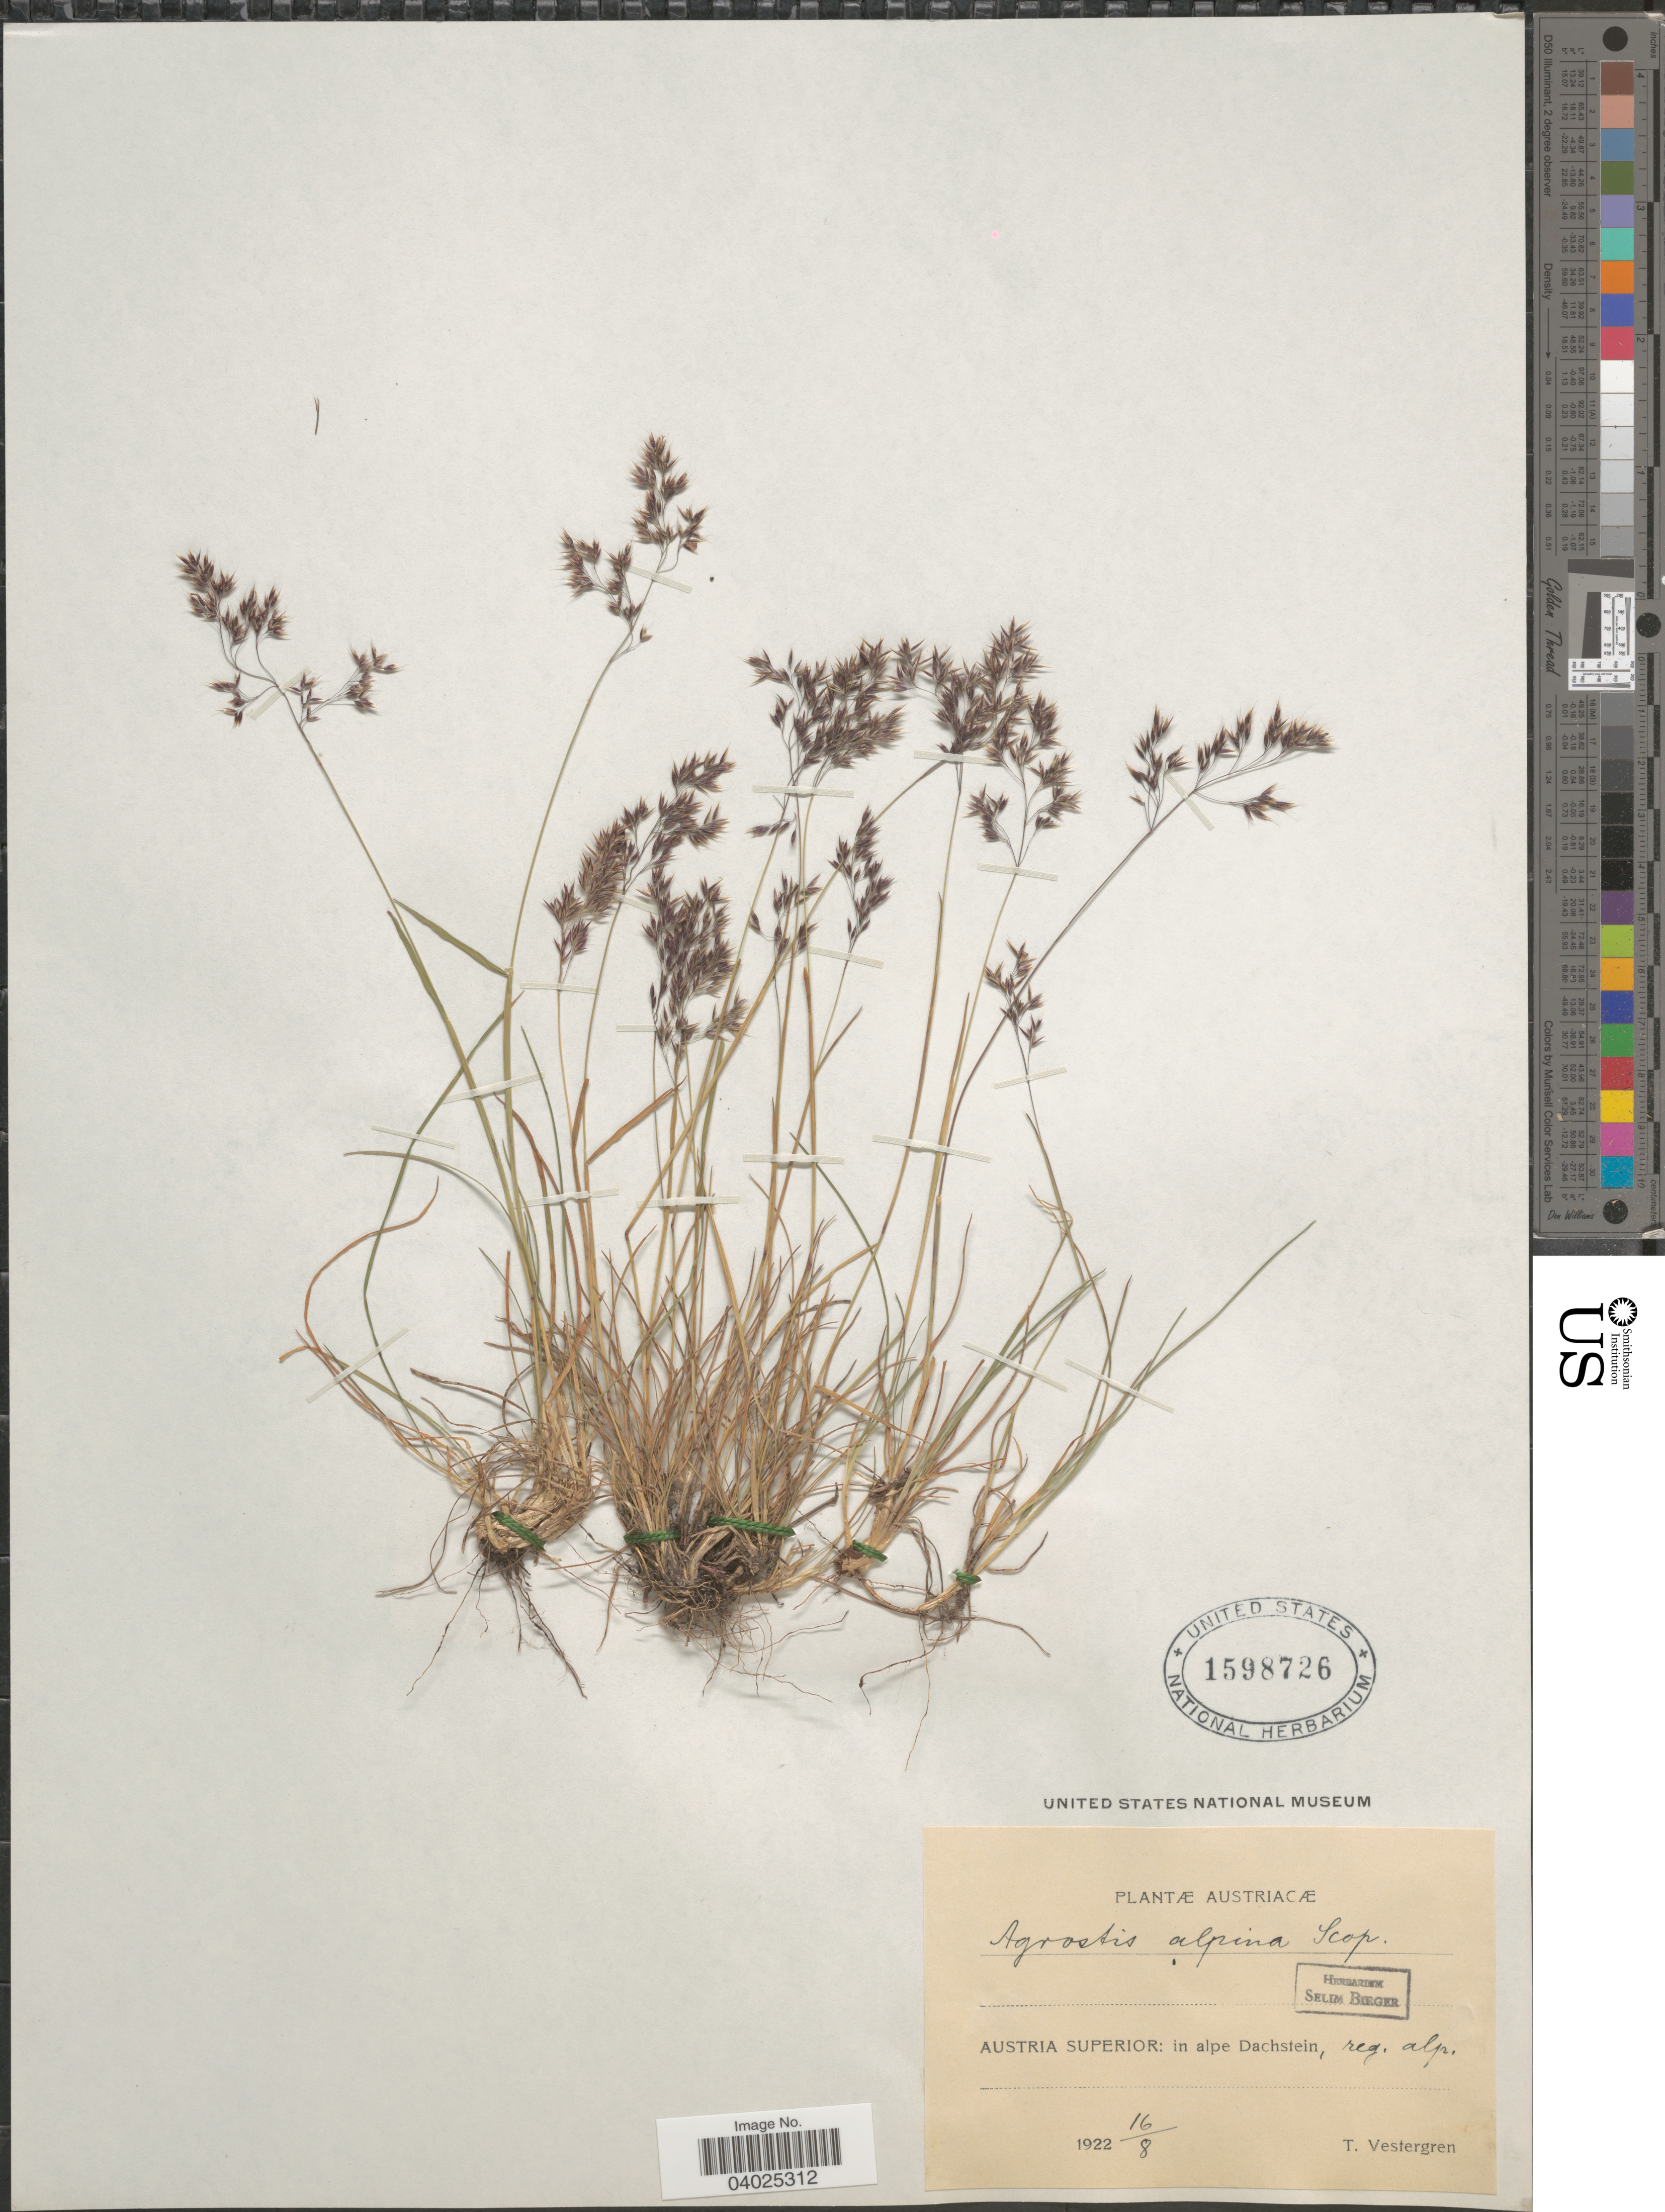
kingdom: Plantae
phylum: Tracheophyta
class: Liliopsida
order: Poales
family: Poaceae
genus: Alpagrostis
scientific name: Alpagrostis alpina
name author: (Scop.) P.M. Peterson et al.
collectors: T. Vestergren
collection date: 1922-08-16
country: Austria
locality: Austriacæ. Austria Superior: in alpe Dachstein, reg. alp.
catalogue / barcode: US 1598726